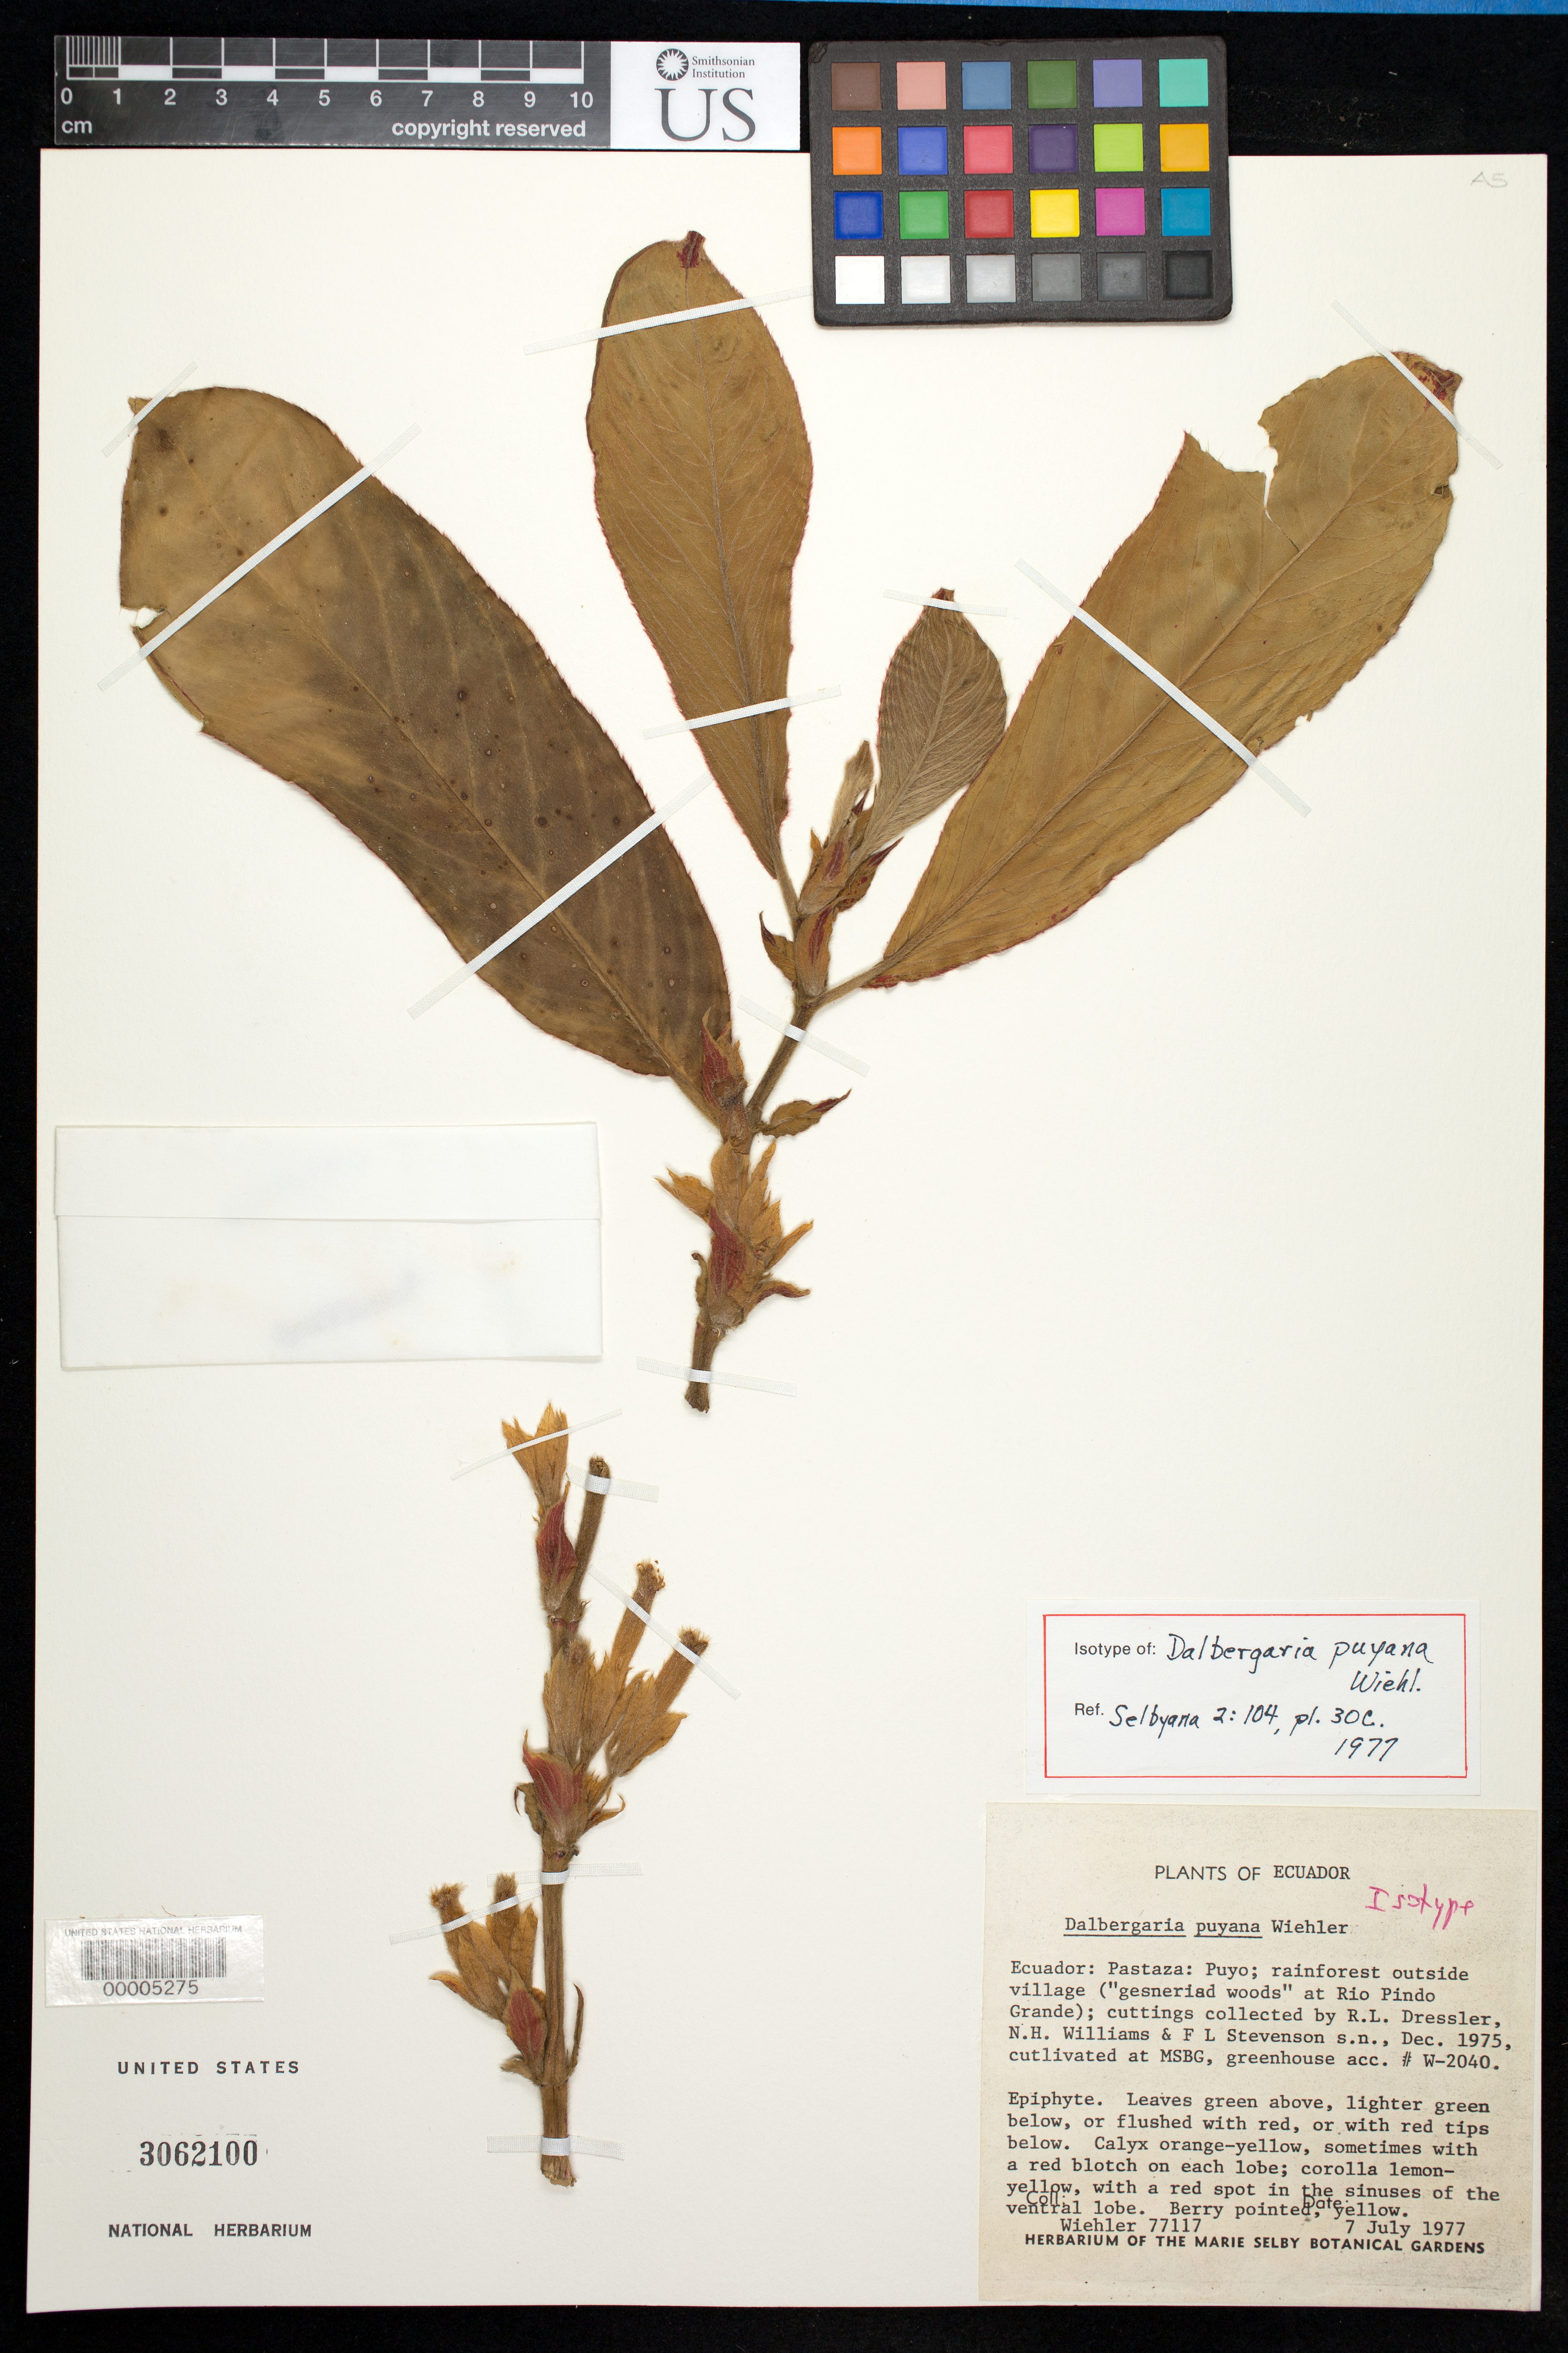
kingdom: Plantae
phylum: Tracheophyta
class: Magnoliopsida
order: Lamiales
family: Gesneriaceae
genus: Dalbergaria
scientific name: Dalbergaria puyana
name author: Wiehler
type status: Isotype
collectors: R. Dressler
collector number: Wiehler 77117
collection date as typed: Dec 1975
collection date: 1975-12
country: Ecuador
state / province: Pastaza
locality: Puyo, at Rio Pindo Grande.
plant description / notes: Specimen made from cultivated plant at MSBG, orig. Dressler et al. s.n., greenhouse acc. no. W-2040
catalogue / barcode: US 3062100